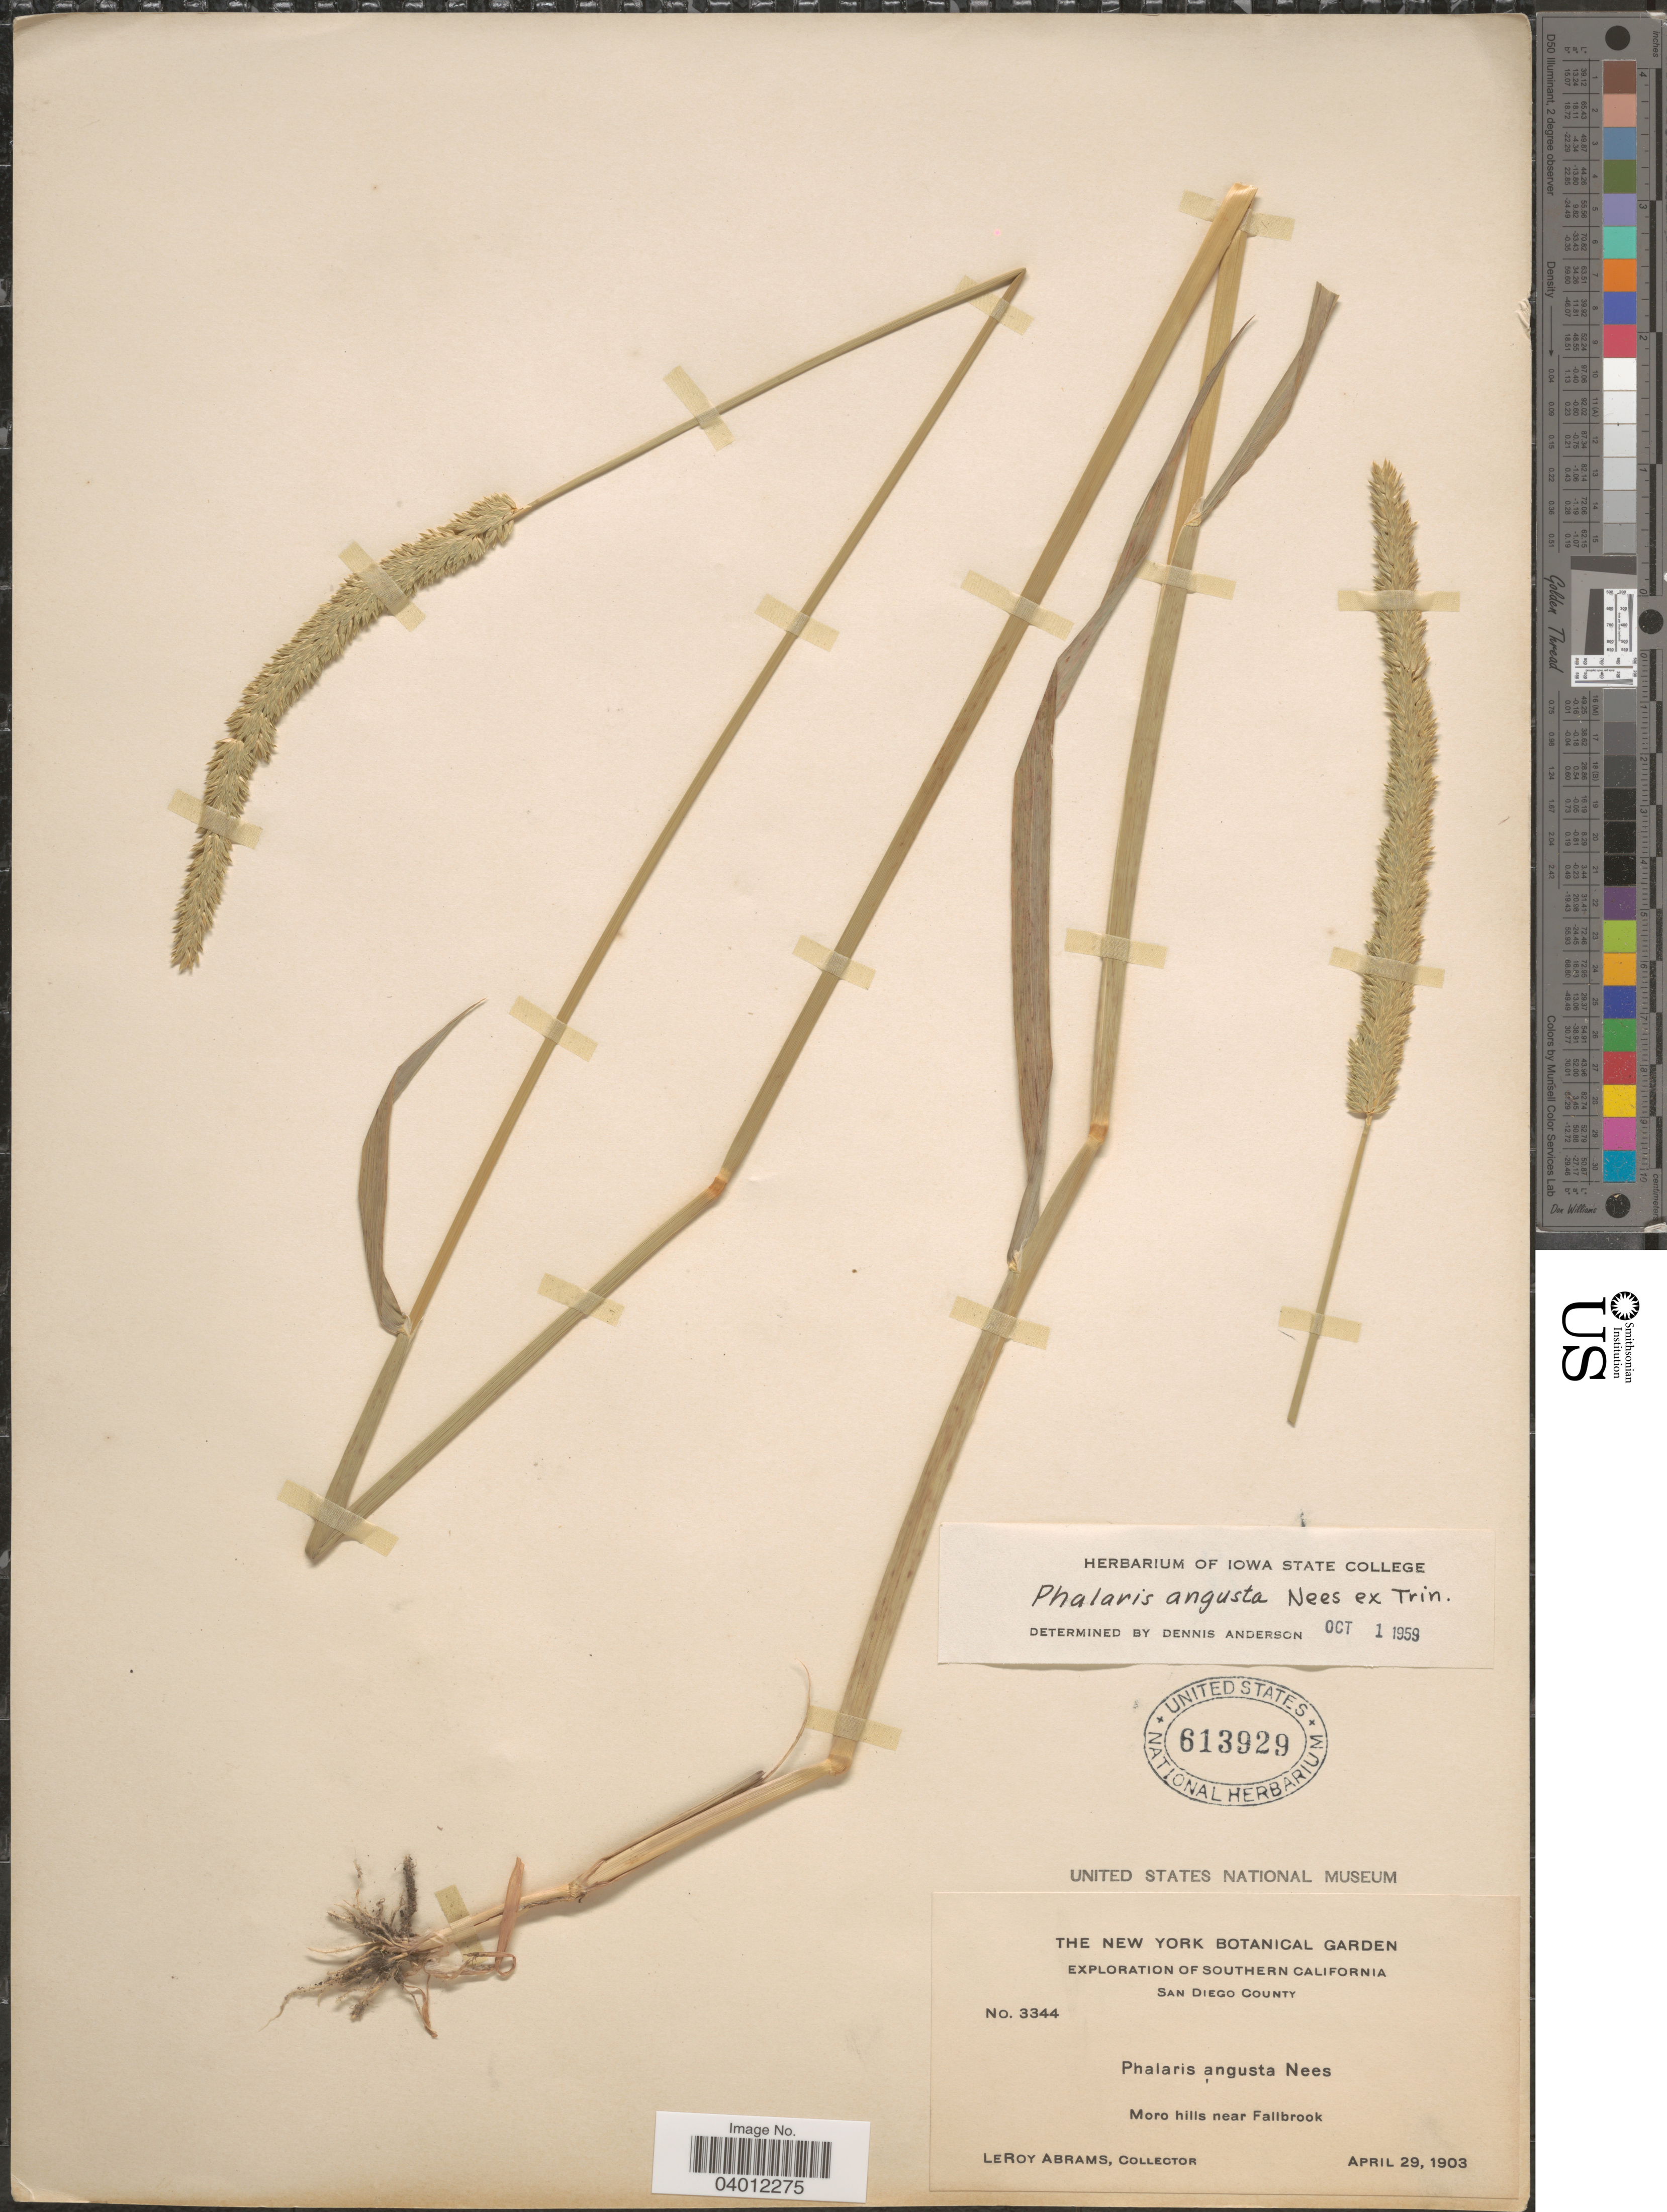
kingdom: Plantae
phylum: Tracheophyta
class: Liliopsida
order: Poales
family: Poaceae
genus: Phalaris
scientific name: Phalaris angusta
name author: Nees ex Trin.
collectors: L. Abrams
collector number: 3344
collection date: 1903-04-29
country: United States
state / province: California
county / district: San Diego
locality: Southern California. San Diego County. Moro hills near Fallbrook.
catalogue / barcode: US 613929